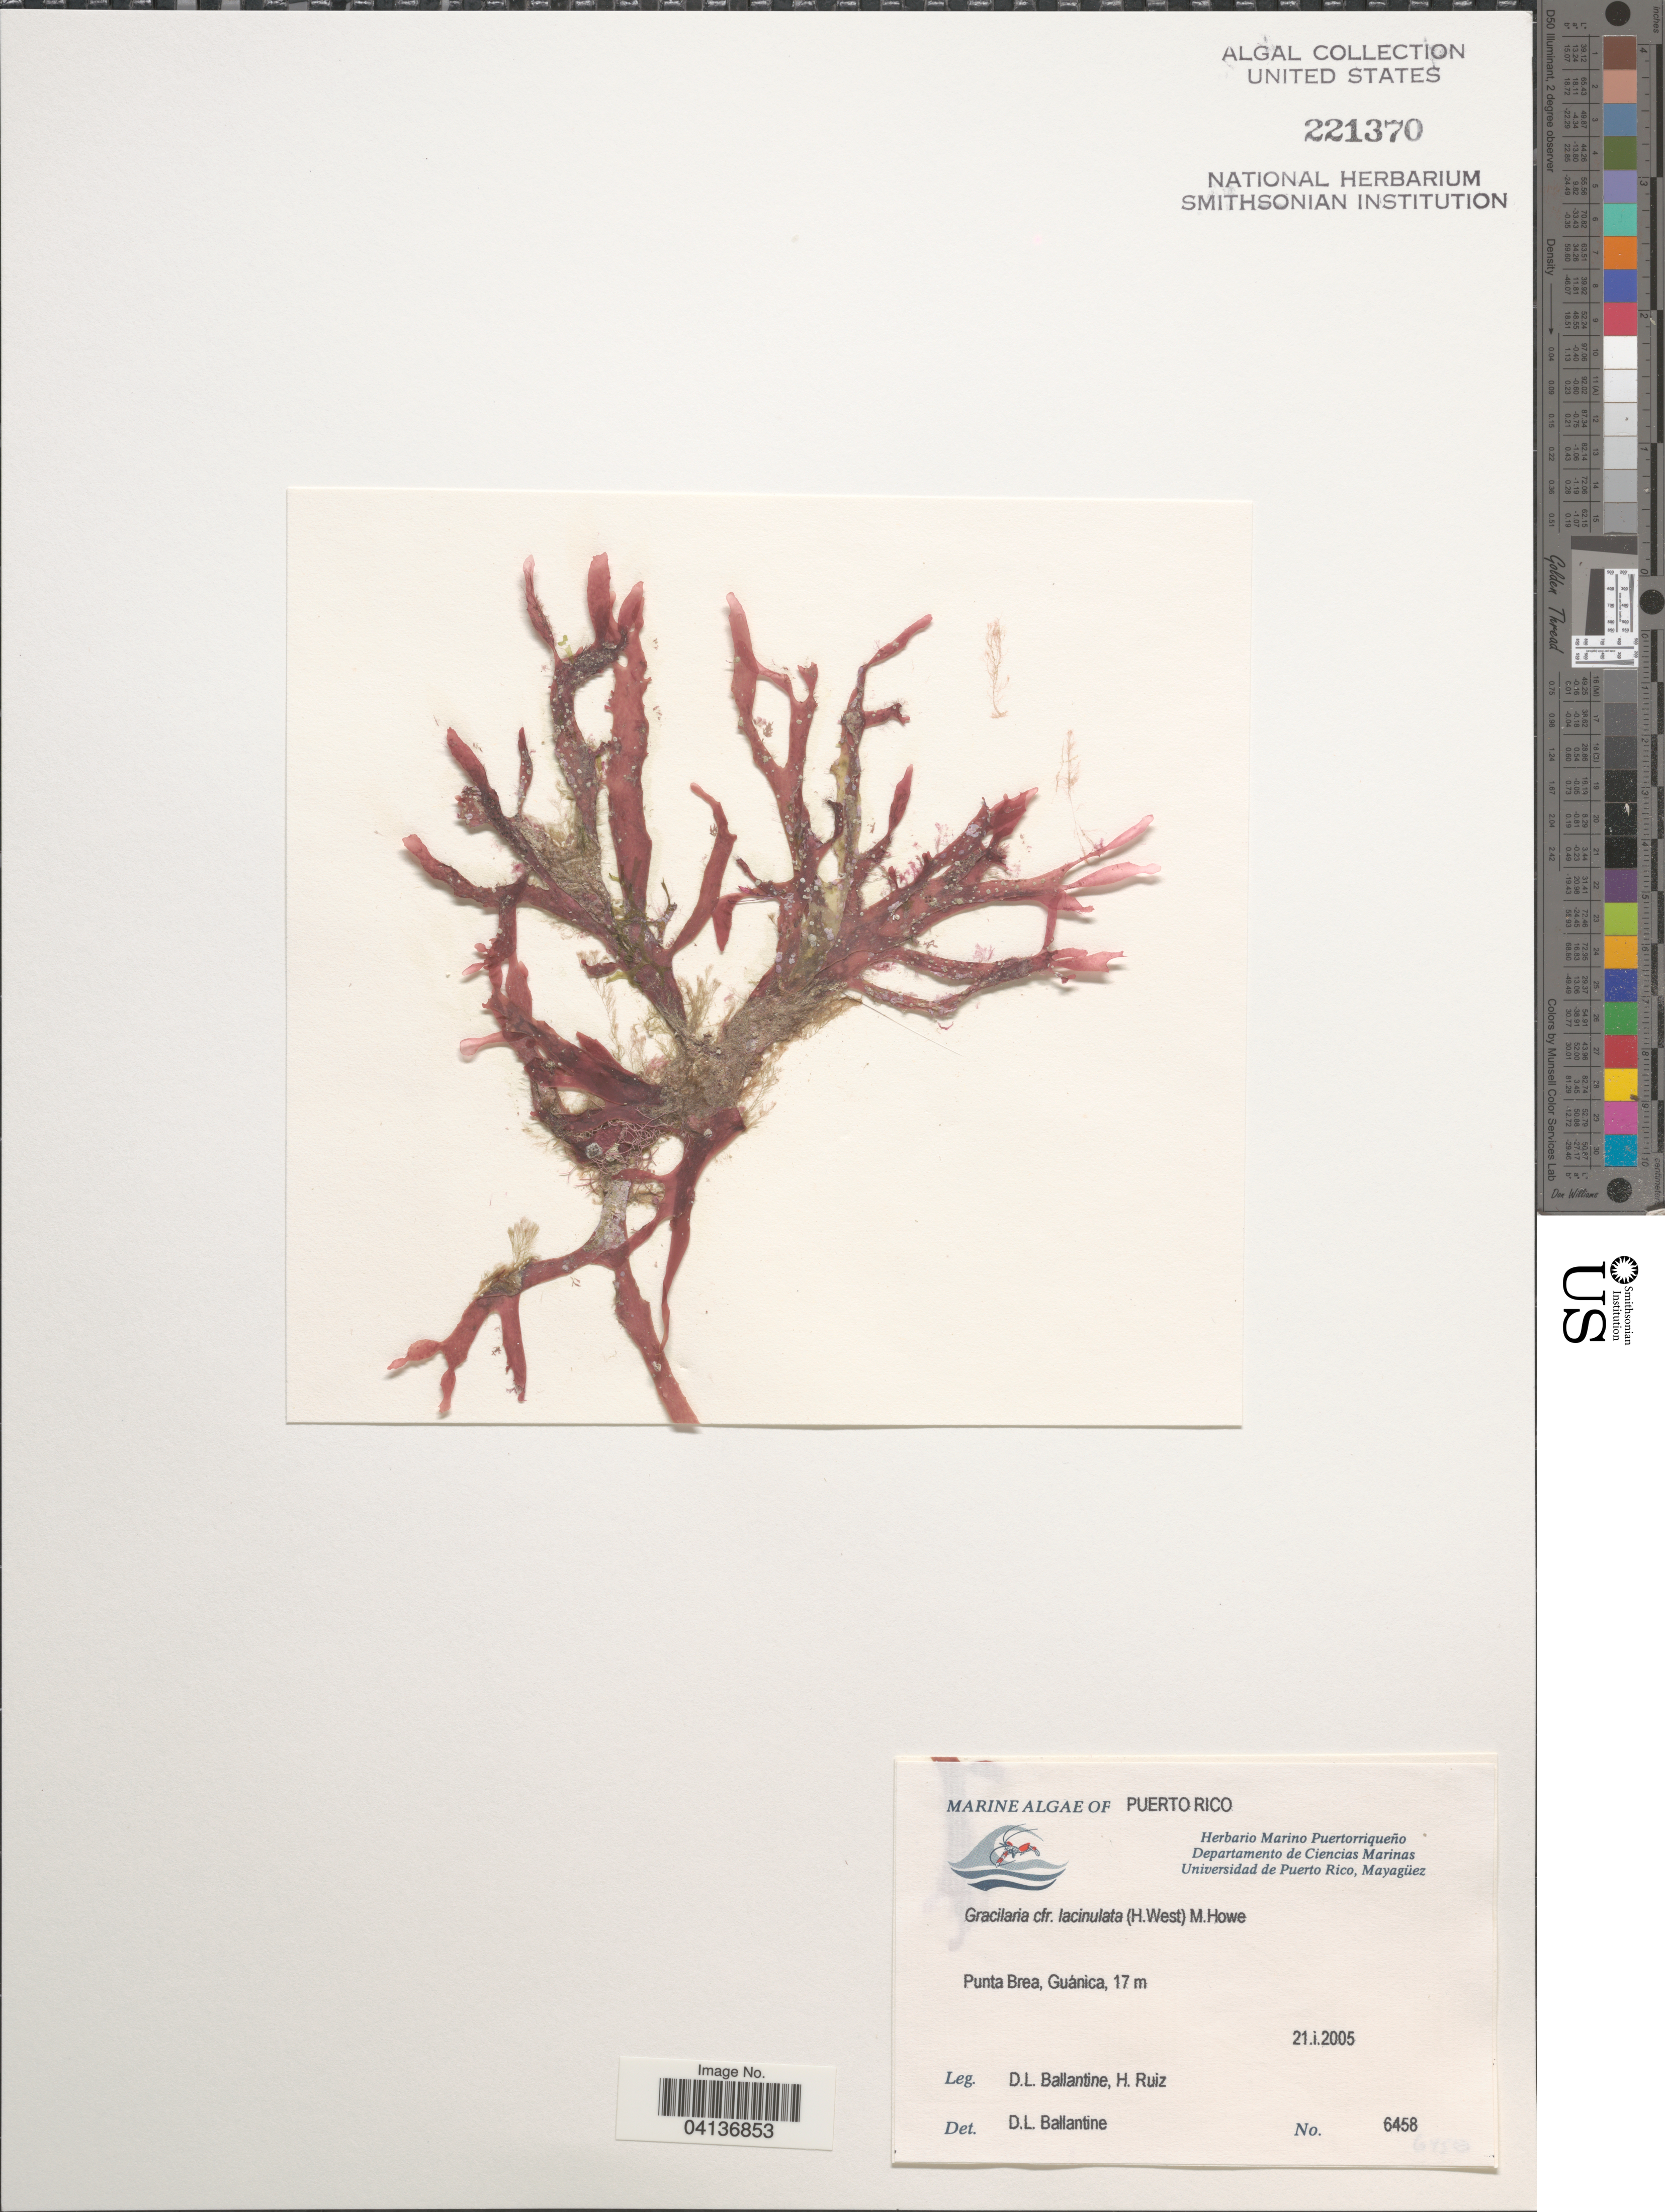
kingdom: Plantae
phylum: Rhodophyta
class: Florideophyceae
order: Gracilariales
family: Gracilariaceae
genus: Gracilaria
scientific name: Gracilaria isabellana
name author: Gurgel et al. in I.A. Abbott & McDermid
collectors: D.L. Ballantine & H. Ruiz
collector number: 6458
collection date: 2005-01-21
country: Puerto Rico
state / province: Guánica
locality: Punta Brea.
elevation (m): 17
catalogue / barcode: US 221370